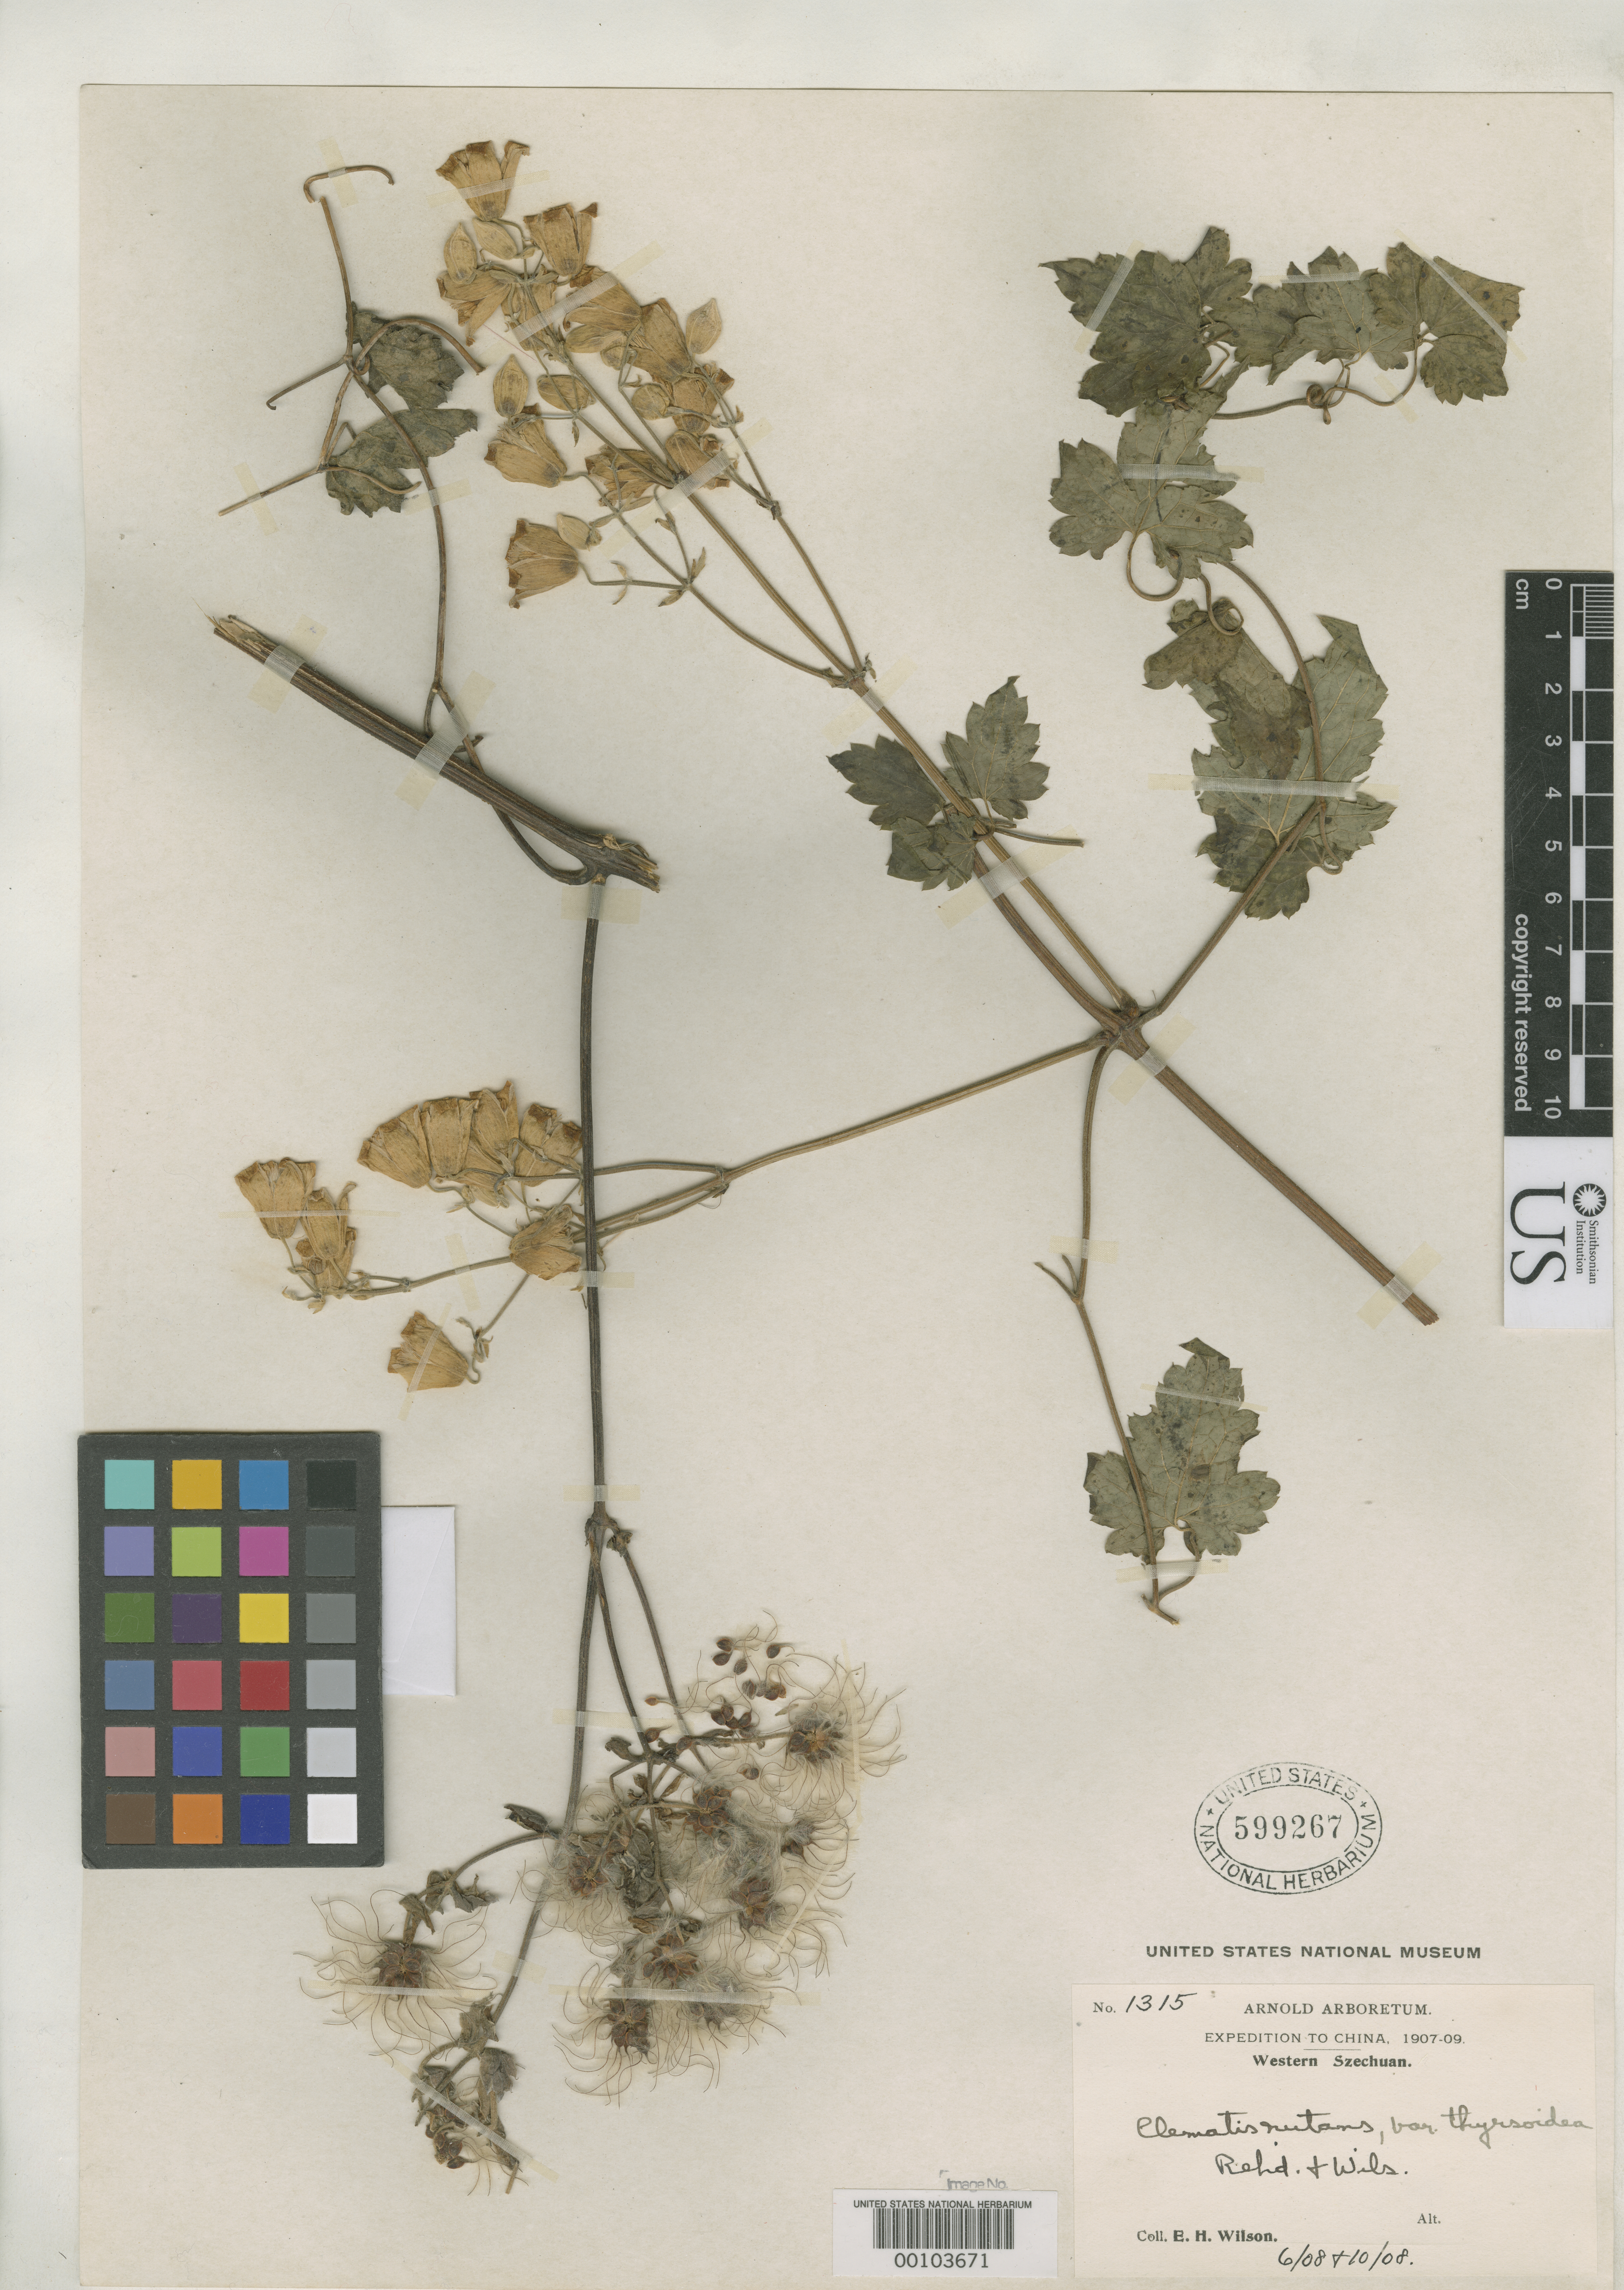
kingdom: Plantae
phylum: Tracheophyta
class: Magnoliopsida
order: Ranunculales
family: Ranunculaceae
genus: Clematis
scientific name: Clematis nutans var. thyrsoidea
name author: Rehder & E.H. Wilson in Sarg.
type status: Isotype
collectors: E. H. Wilson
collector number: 1315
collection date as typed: Jun 1908 to -- Oct 1908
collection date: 1908-06/1908-10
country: China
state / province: Sichuan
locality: Tachien-lu.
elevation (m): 2300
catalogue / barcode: US 599267